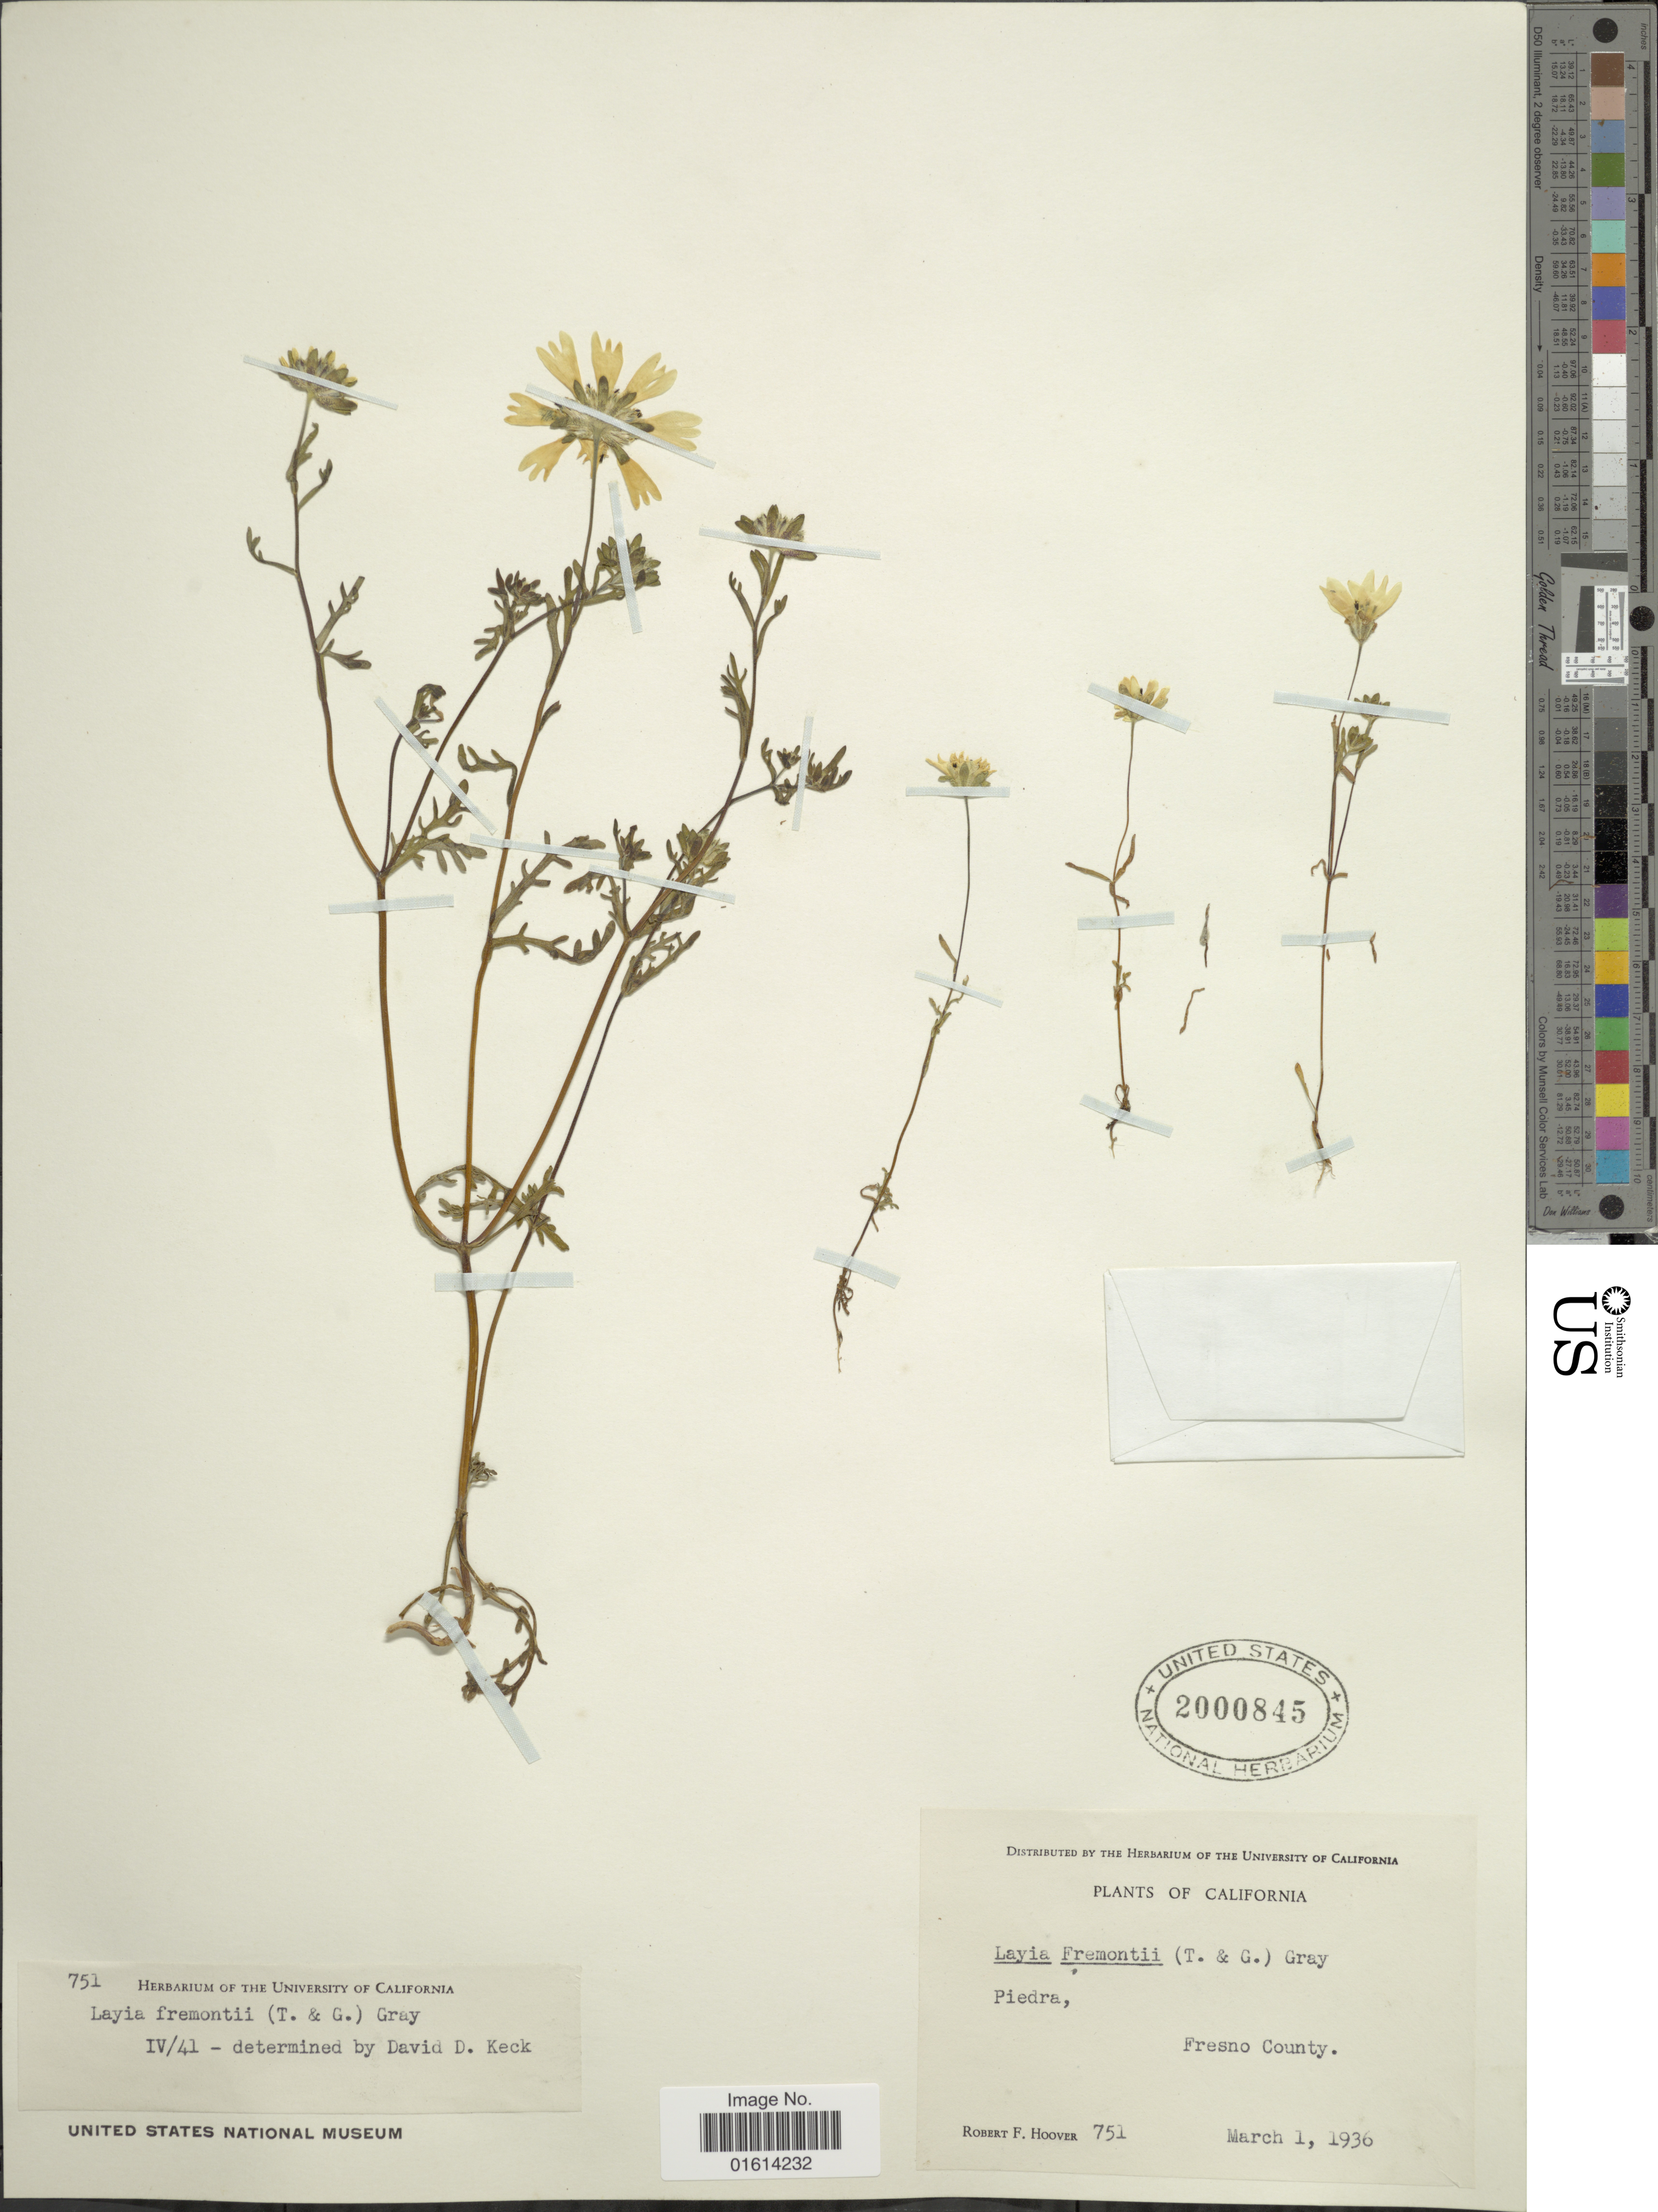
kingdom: Plantae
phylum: Tracheophyta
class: Magnoliopsida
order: Asterales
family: Asteraceae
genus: Layia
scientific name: Layia fremontii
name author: A. Gray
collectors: R. F. Hoover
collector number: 751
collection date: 1936-03-01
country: United States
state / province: California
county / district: Fresno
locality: Piedra, Fresno County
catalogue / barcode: US 2000845